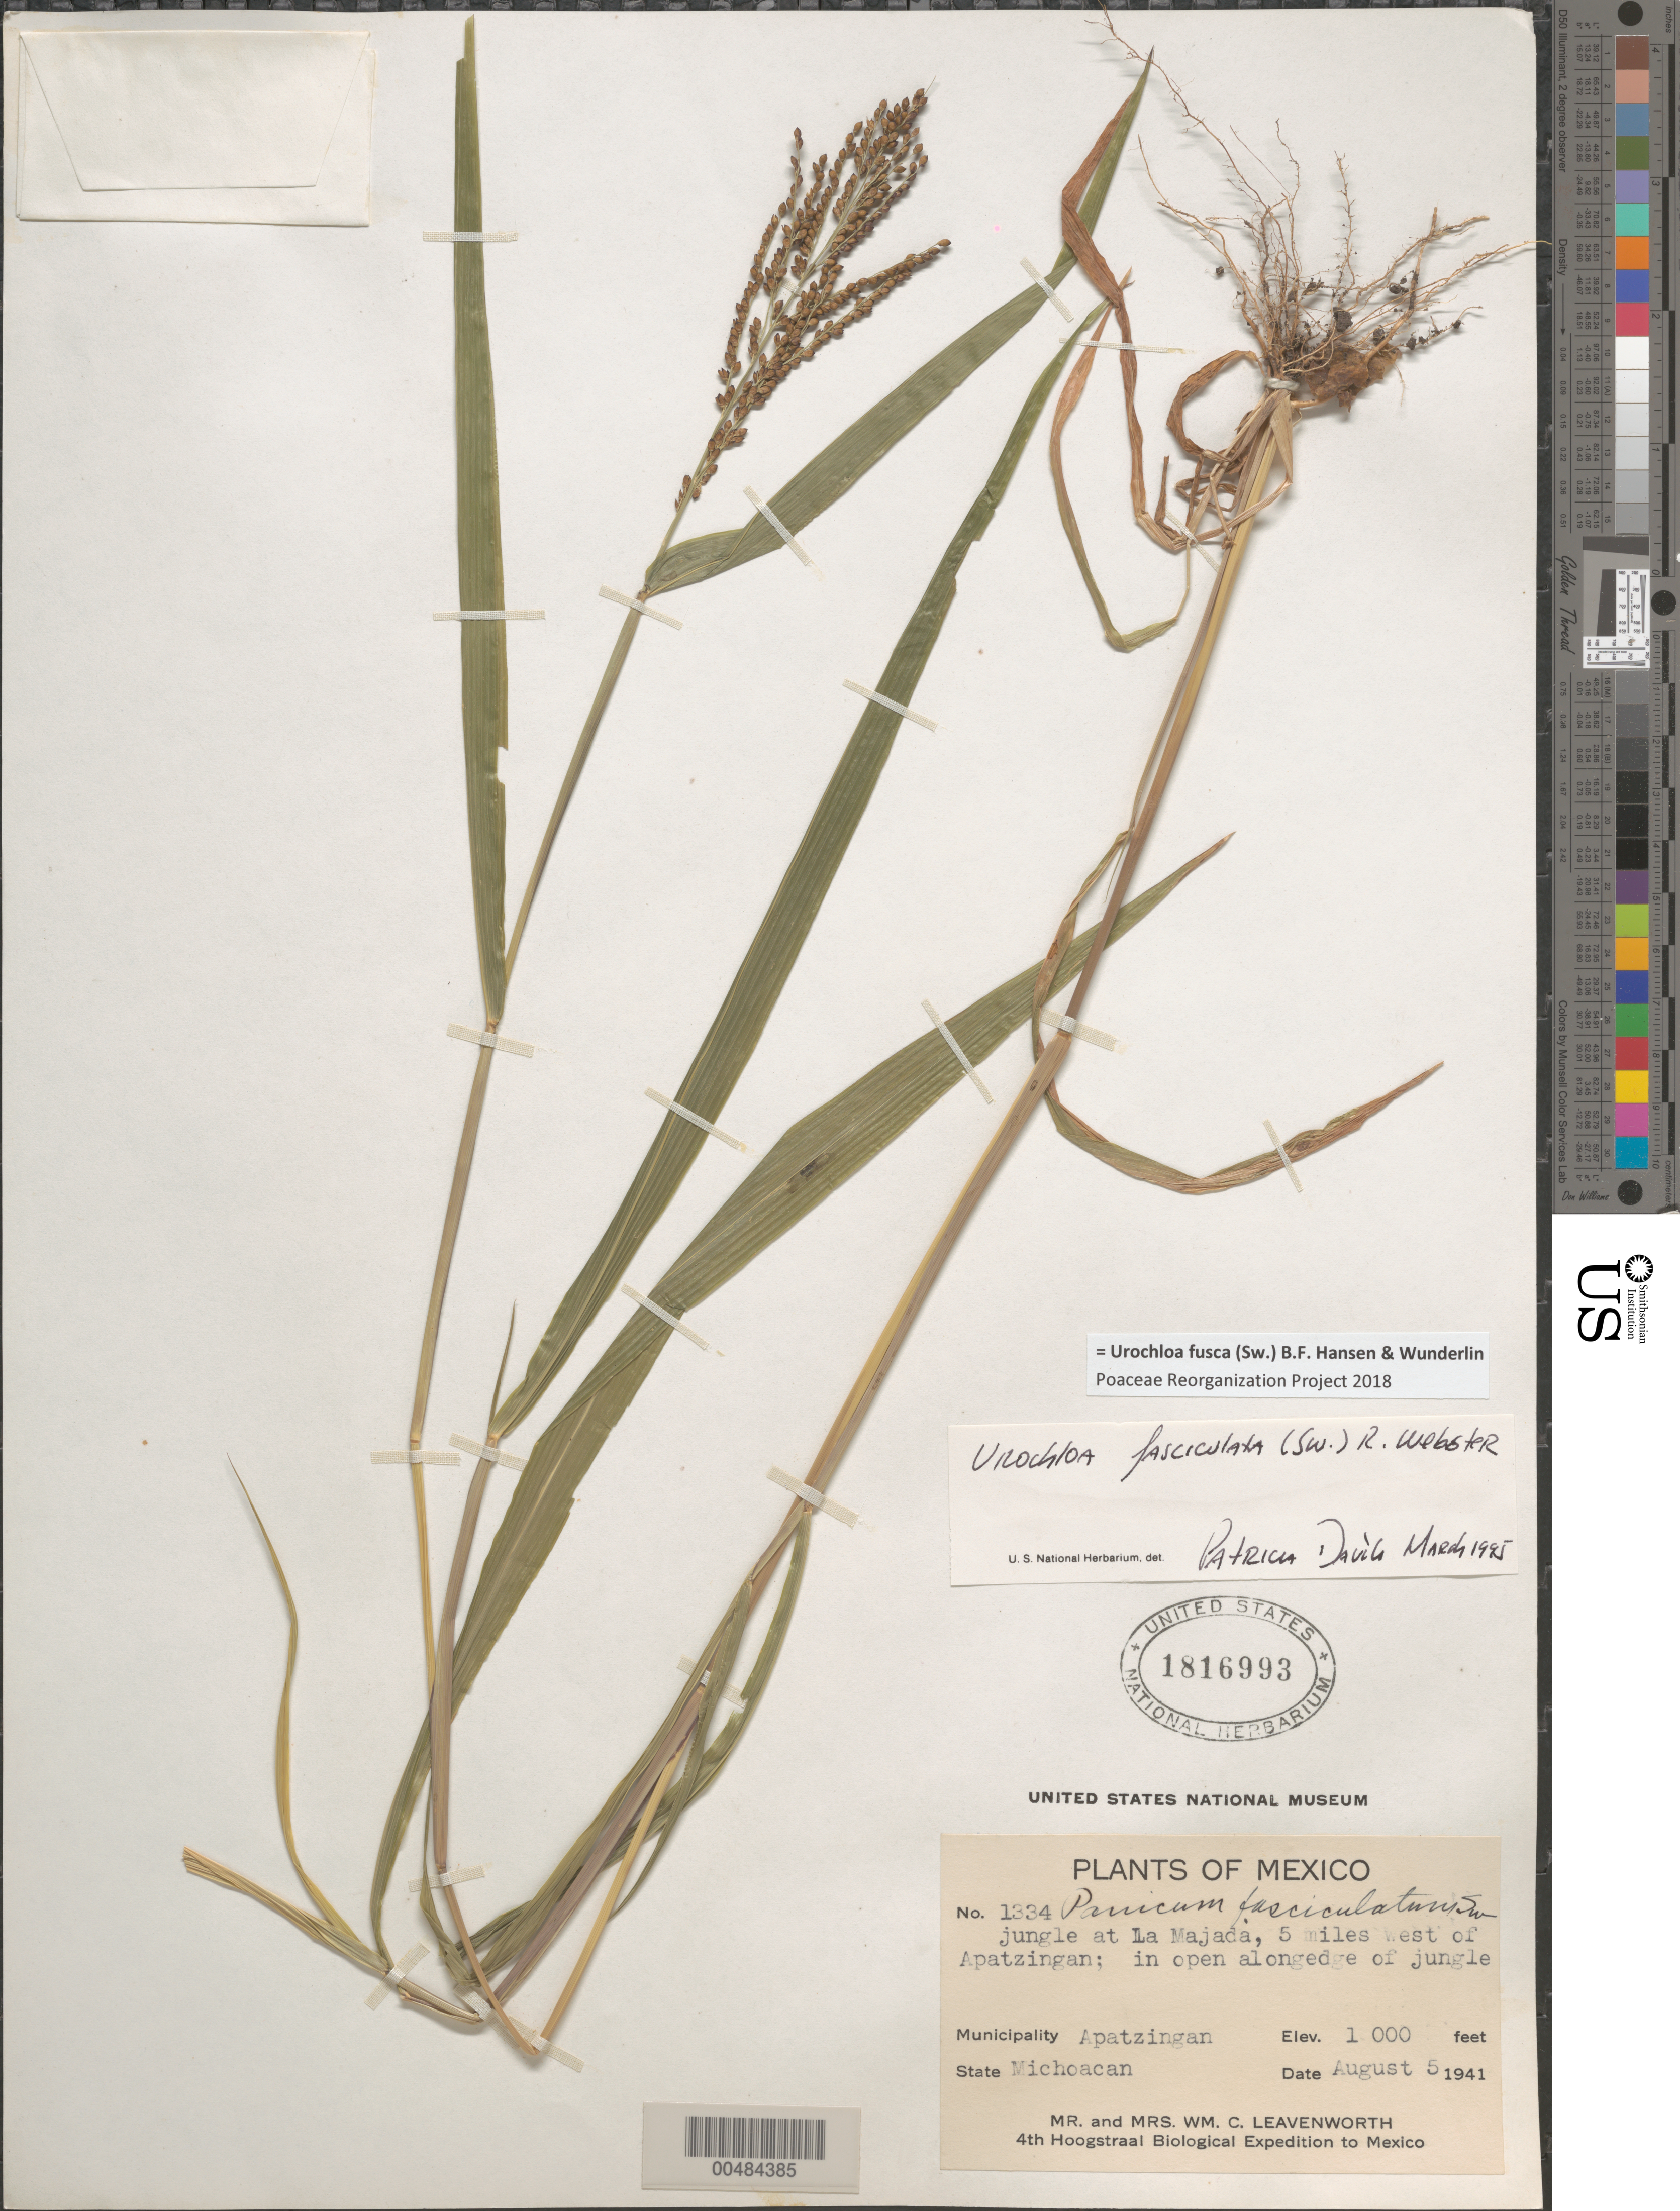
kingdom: Plantae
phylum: Tracheophyta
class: Liliopsida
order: Poales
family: Poaceae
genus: Urochloa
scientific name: Urochloa fusca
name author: (Sw.) B.F. Hansen & Wunderlin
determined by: Poaceae Reorganization Project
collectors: W. C. Leavenworth & Leavenworth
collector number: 1334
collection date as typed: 5 Aug 1941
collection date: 1941-08-05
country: Mexico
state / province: Michoacán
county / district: Apatzingán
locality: Jungle at La Majada, 5 mi E of Apatzingan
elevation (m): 305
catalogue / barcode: US 1816993